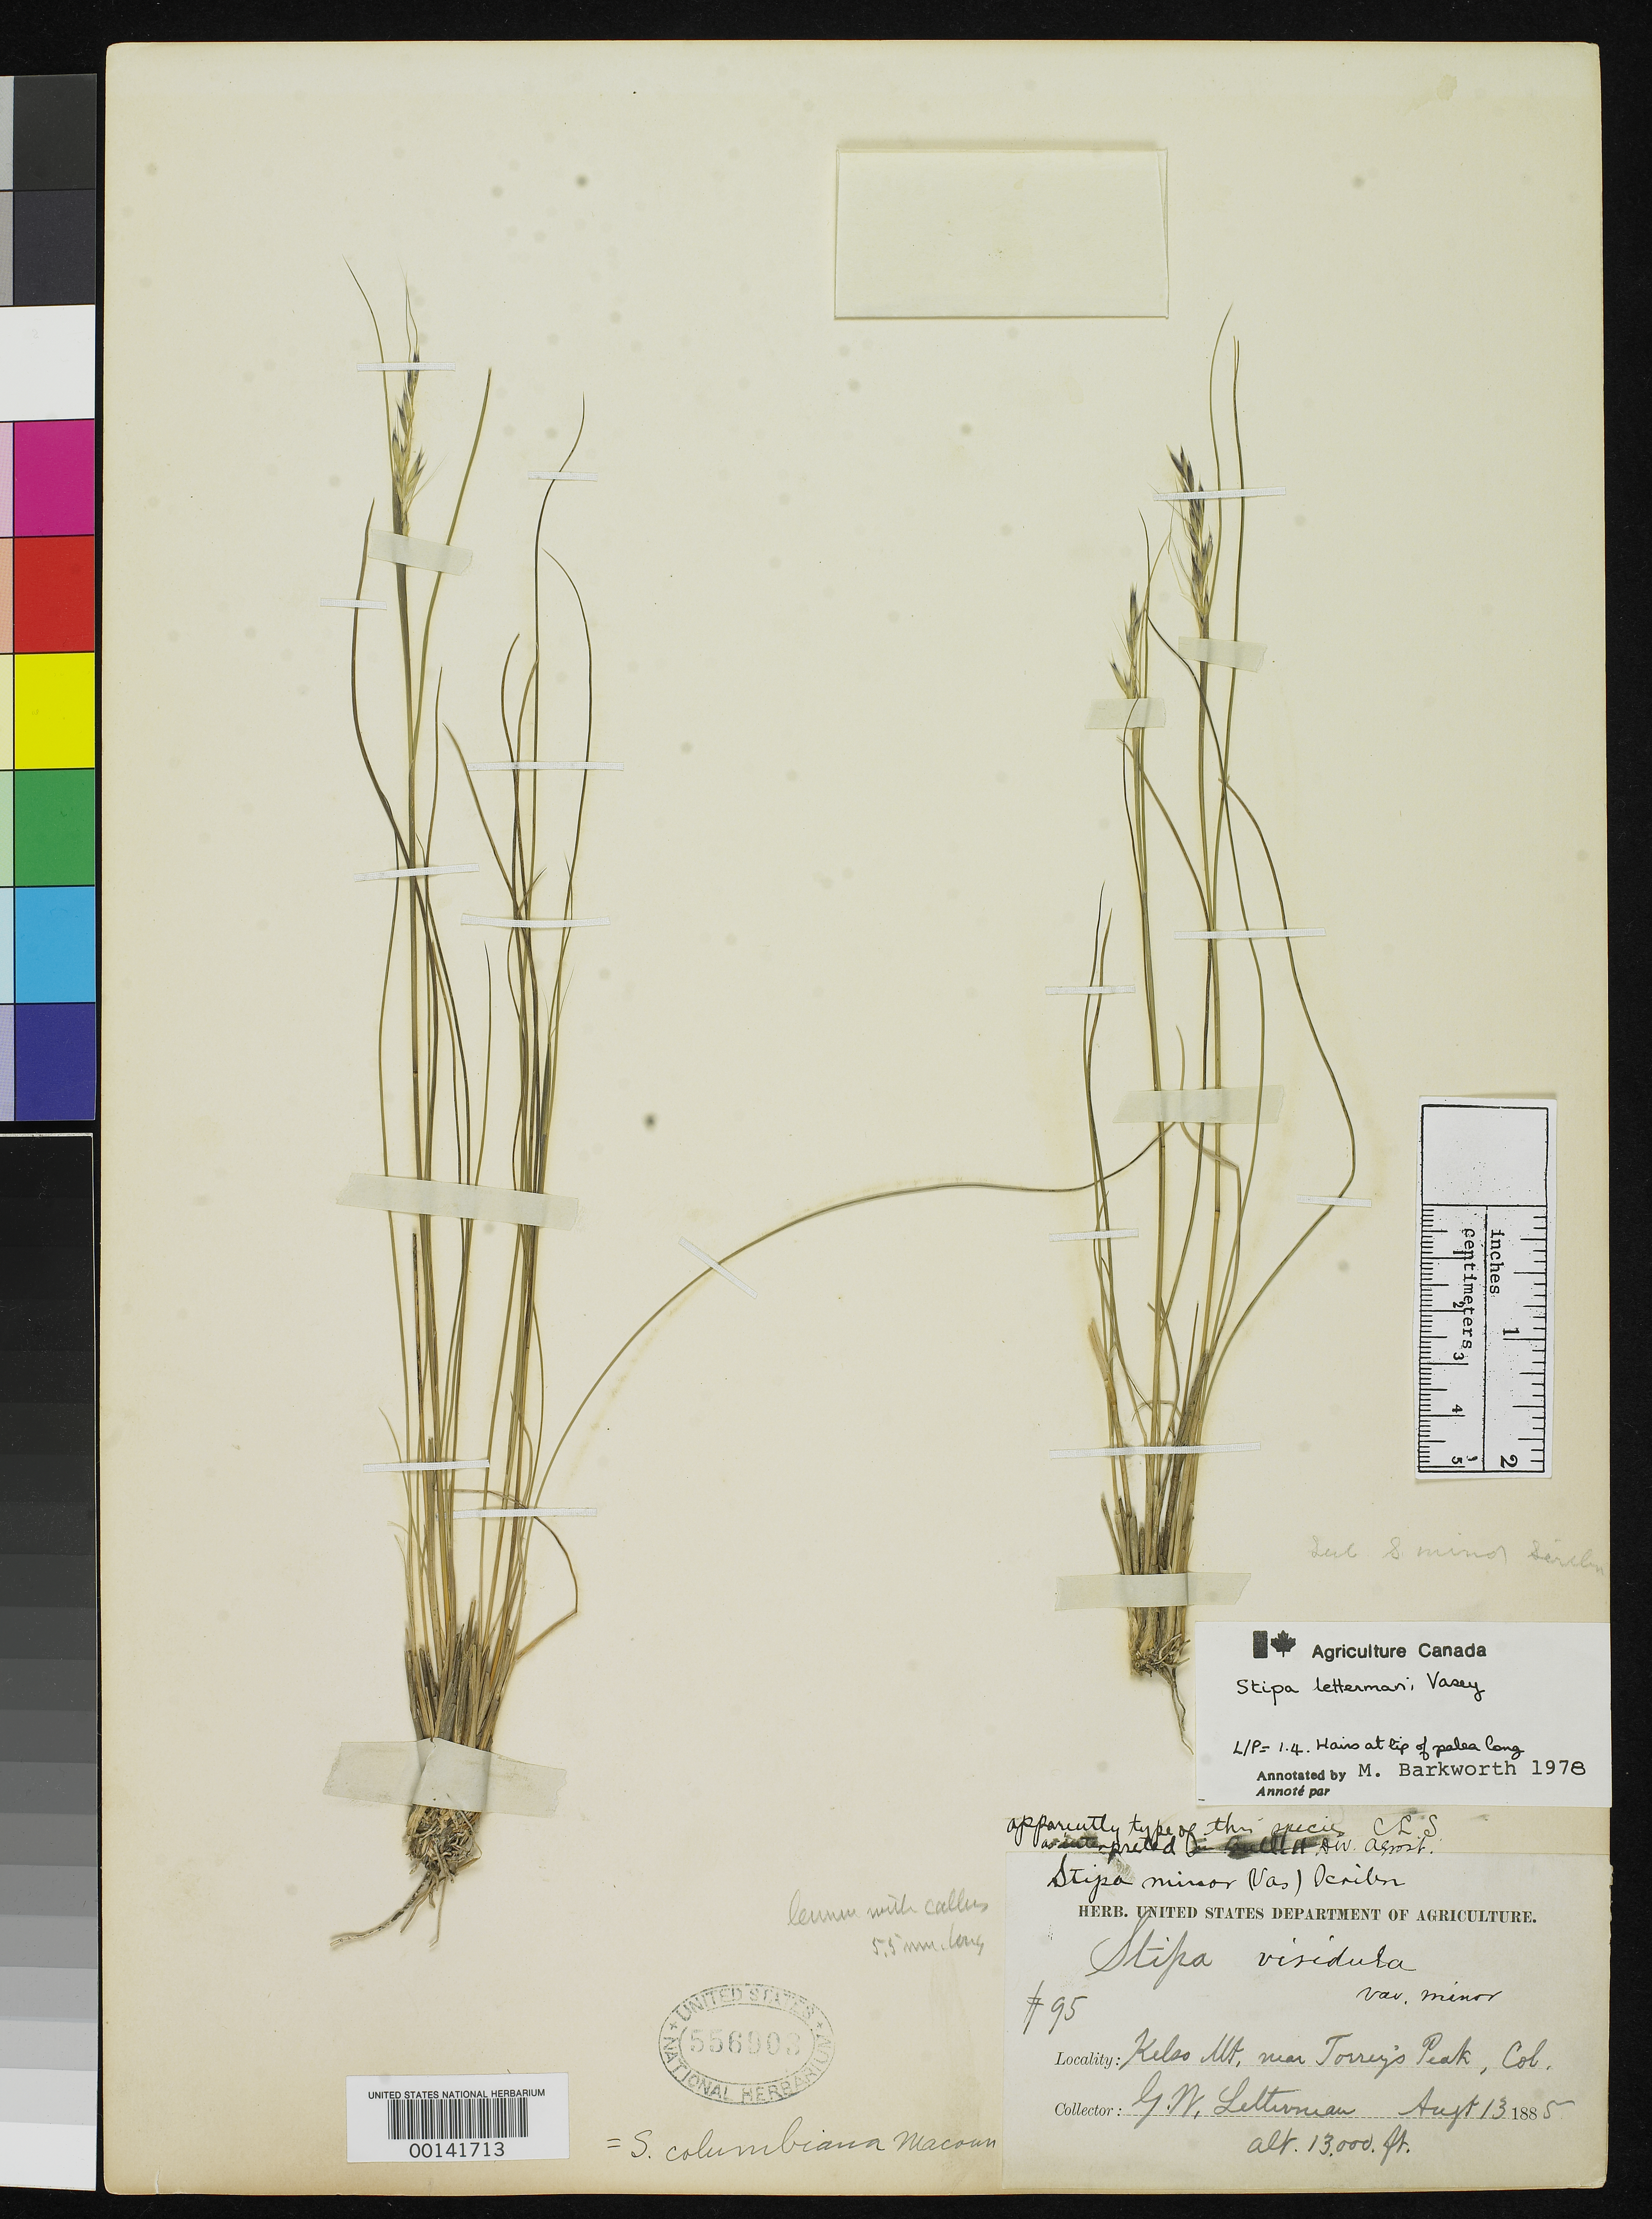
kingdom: Plantae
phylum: Tracheophyta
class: Liliopsida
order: Poales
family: Poaceae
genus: Stipa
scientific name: Stipa viridula var. minor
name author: Vasey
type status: Type Collection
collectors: G. W. Letterman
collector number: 95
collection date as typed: Aug 1885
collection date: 1885-08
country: United States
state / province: Colorado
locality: Kelso Mt.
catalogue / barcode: US 556903